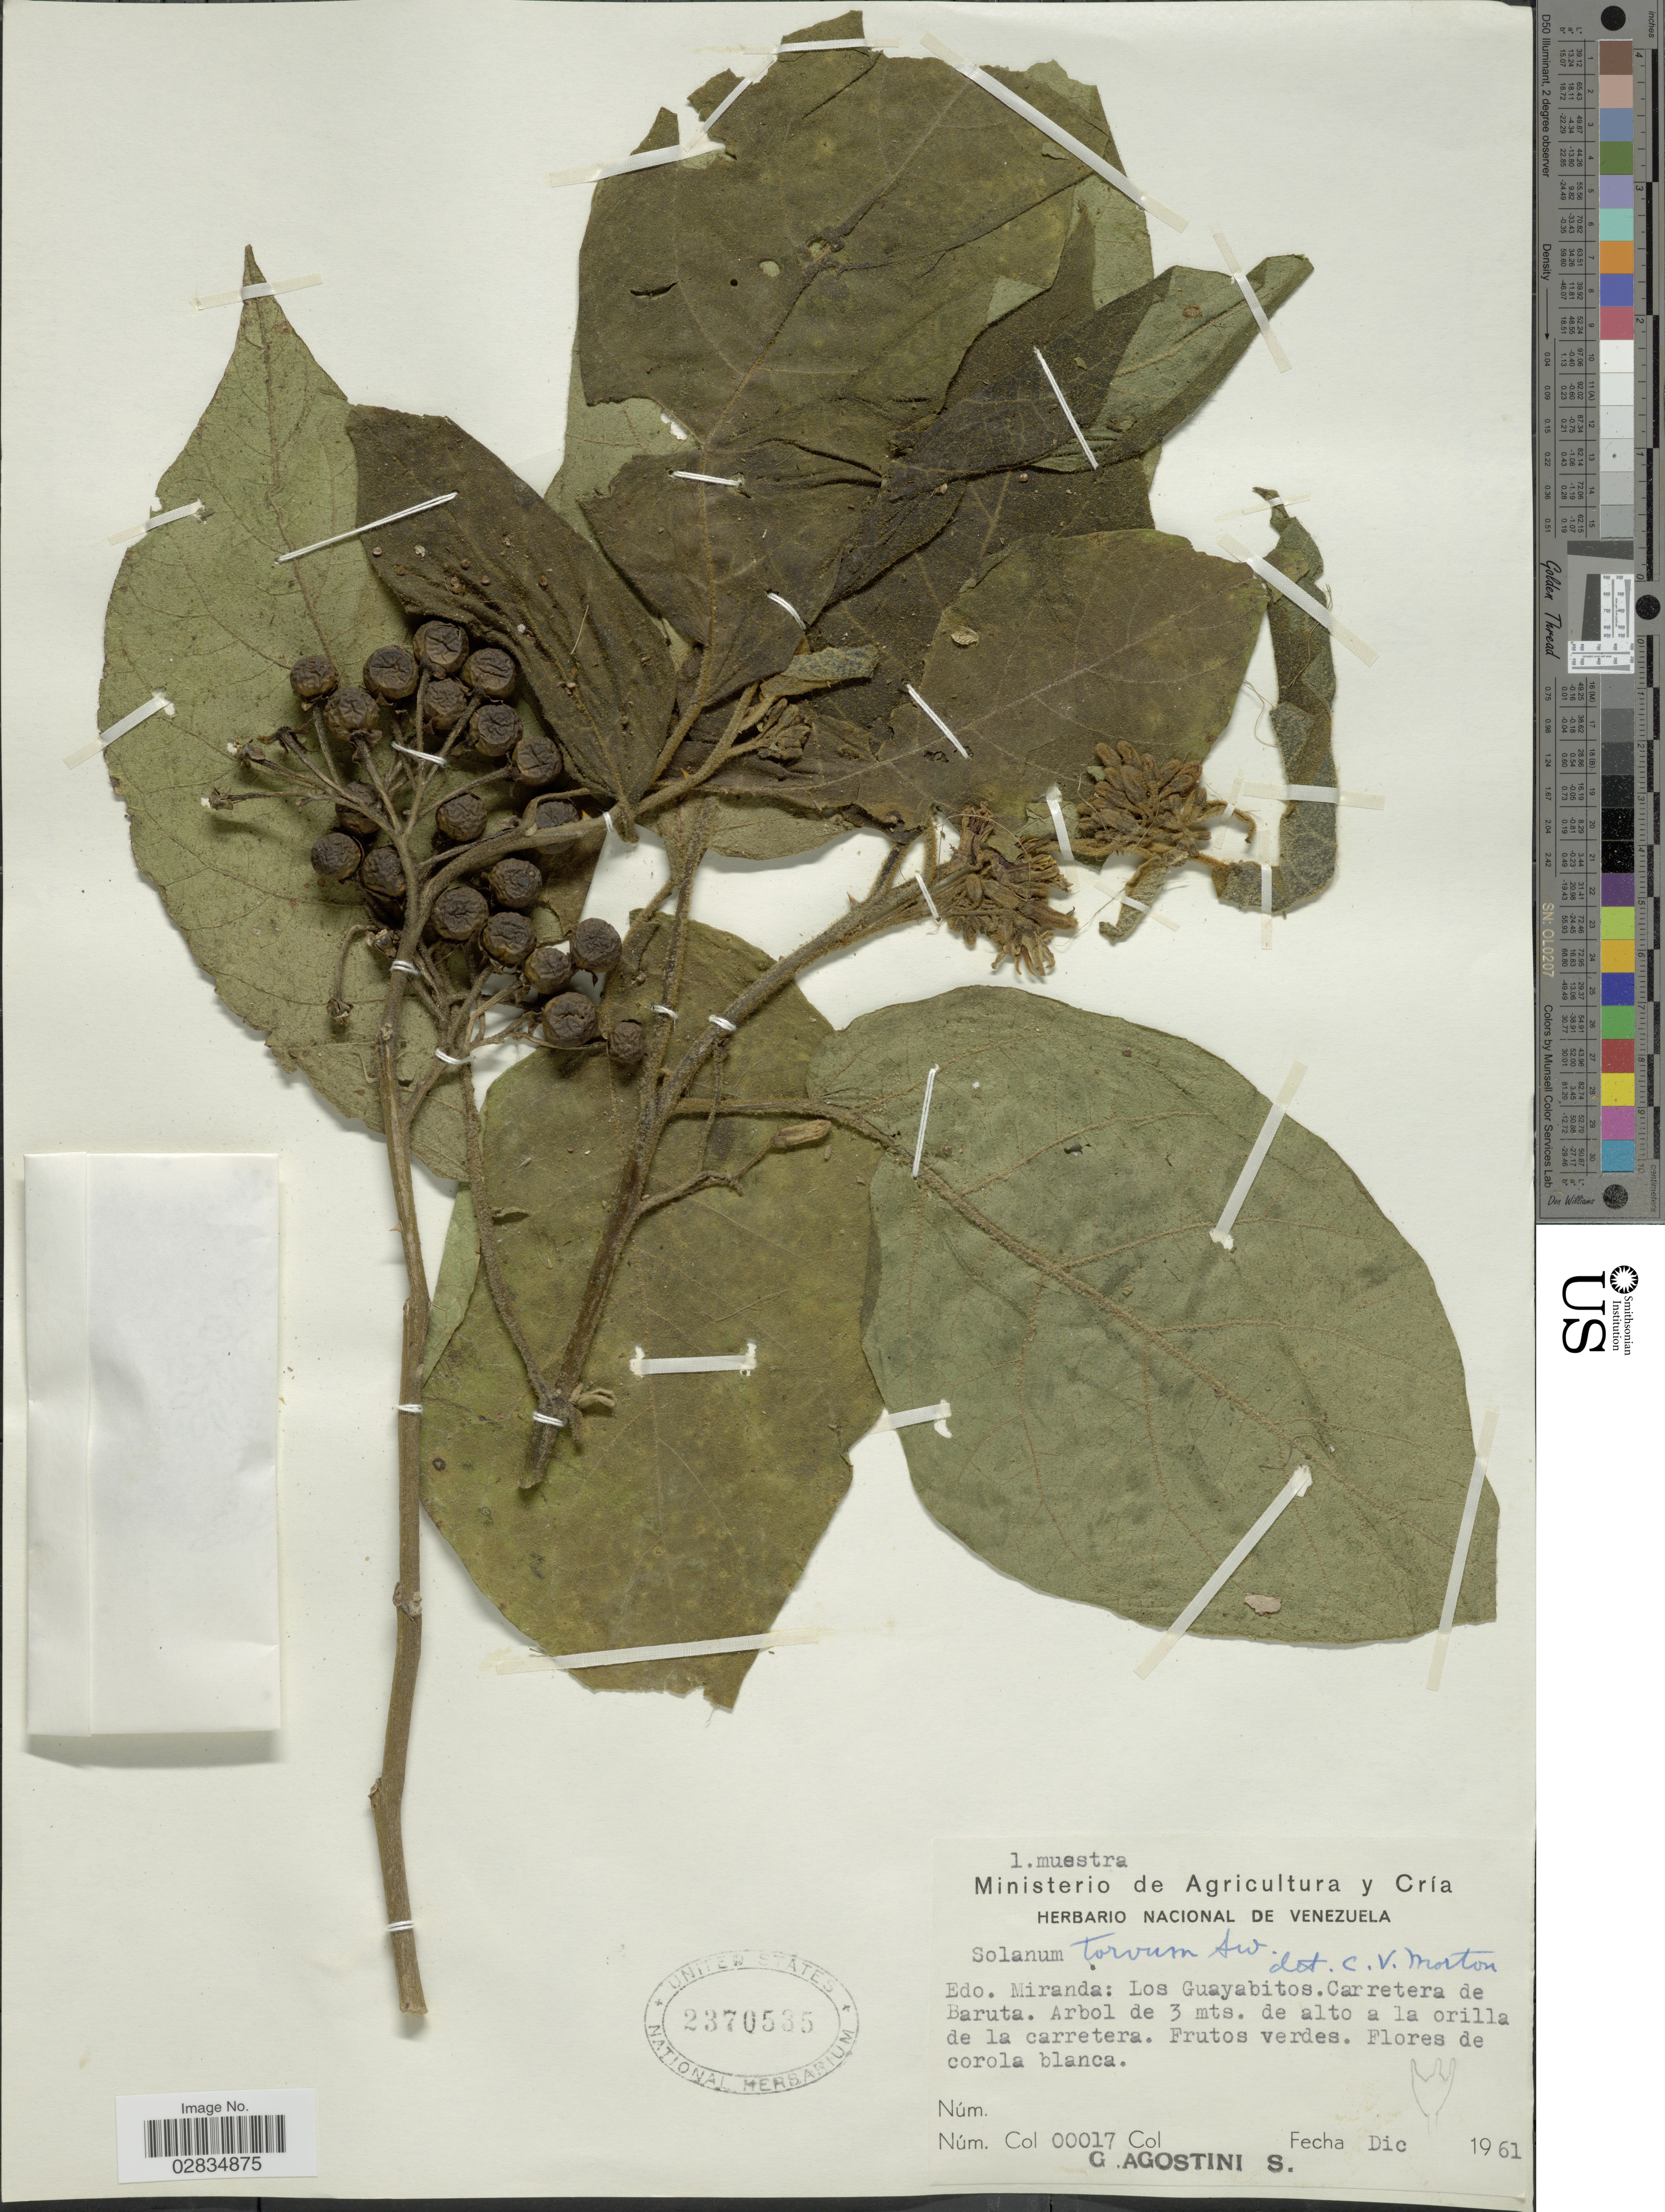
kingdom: Plantae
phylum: Tracheophyta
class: Magnoliopsida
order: Solanales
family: Solanaceae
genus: Solanum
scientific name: Solanum torvum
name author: Sw.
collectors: G. Agostini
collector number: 00017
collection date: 1961-12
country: Venezuela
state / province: Miranda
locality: Los Guayabitos, Carretera de Baruta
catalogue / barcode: US 2370535